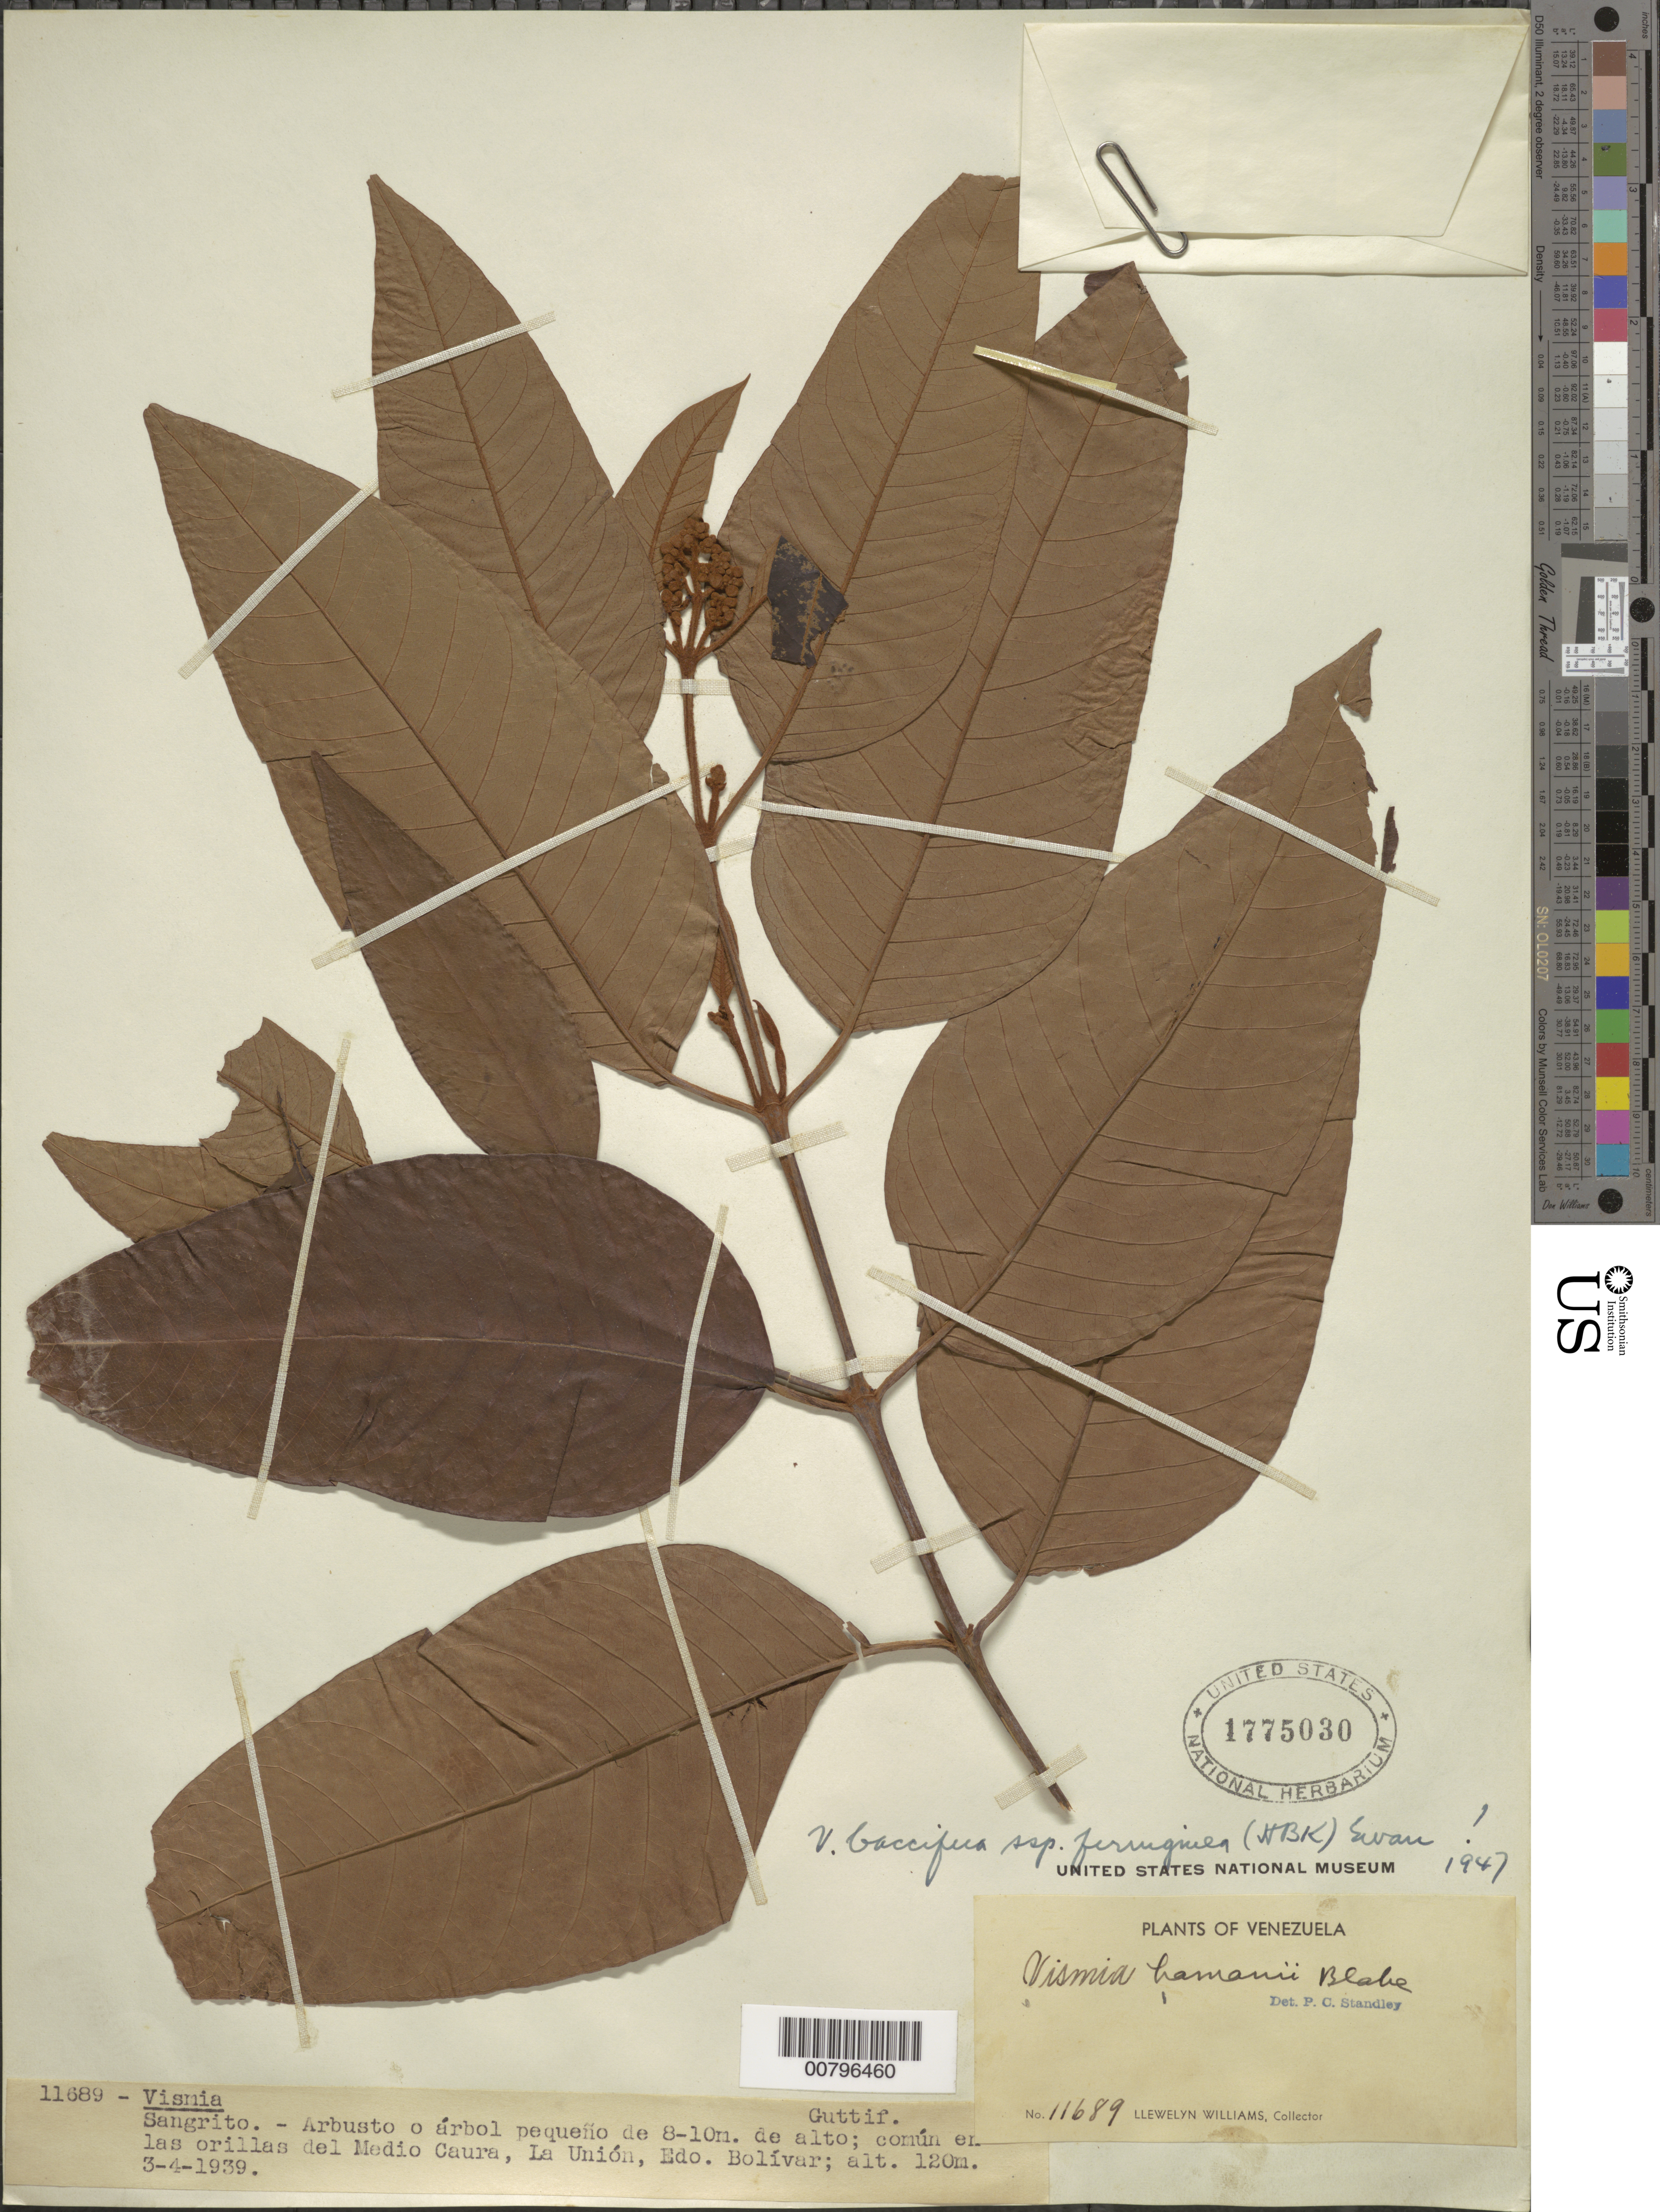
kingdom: Plantae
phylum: Tracheophyta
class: Magnoliopsida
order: Malpighiales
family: Hypericaceae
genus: Vismia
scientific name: Vismia baccifera subsp. ferruginea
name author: (Kunth) Ewan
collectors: Ll. Williams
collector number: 11689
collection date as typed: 3-Apr-39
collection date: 1939-04-03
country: Venezuela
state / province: Bolívar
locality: La Unión, Medio Caura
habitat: Común en las orillas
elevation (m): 120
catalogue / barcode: US 1775030